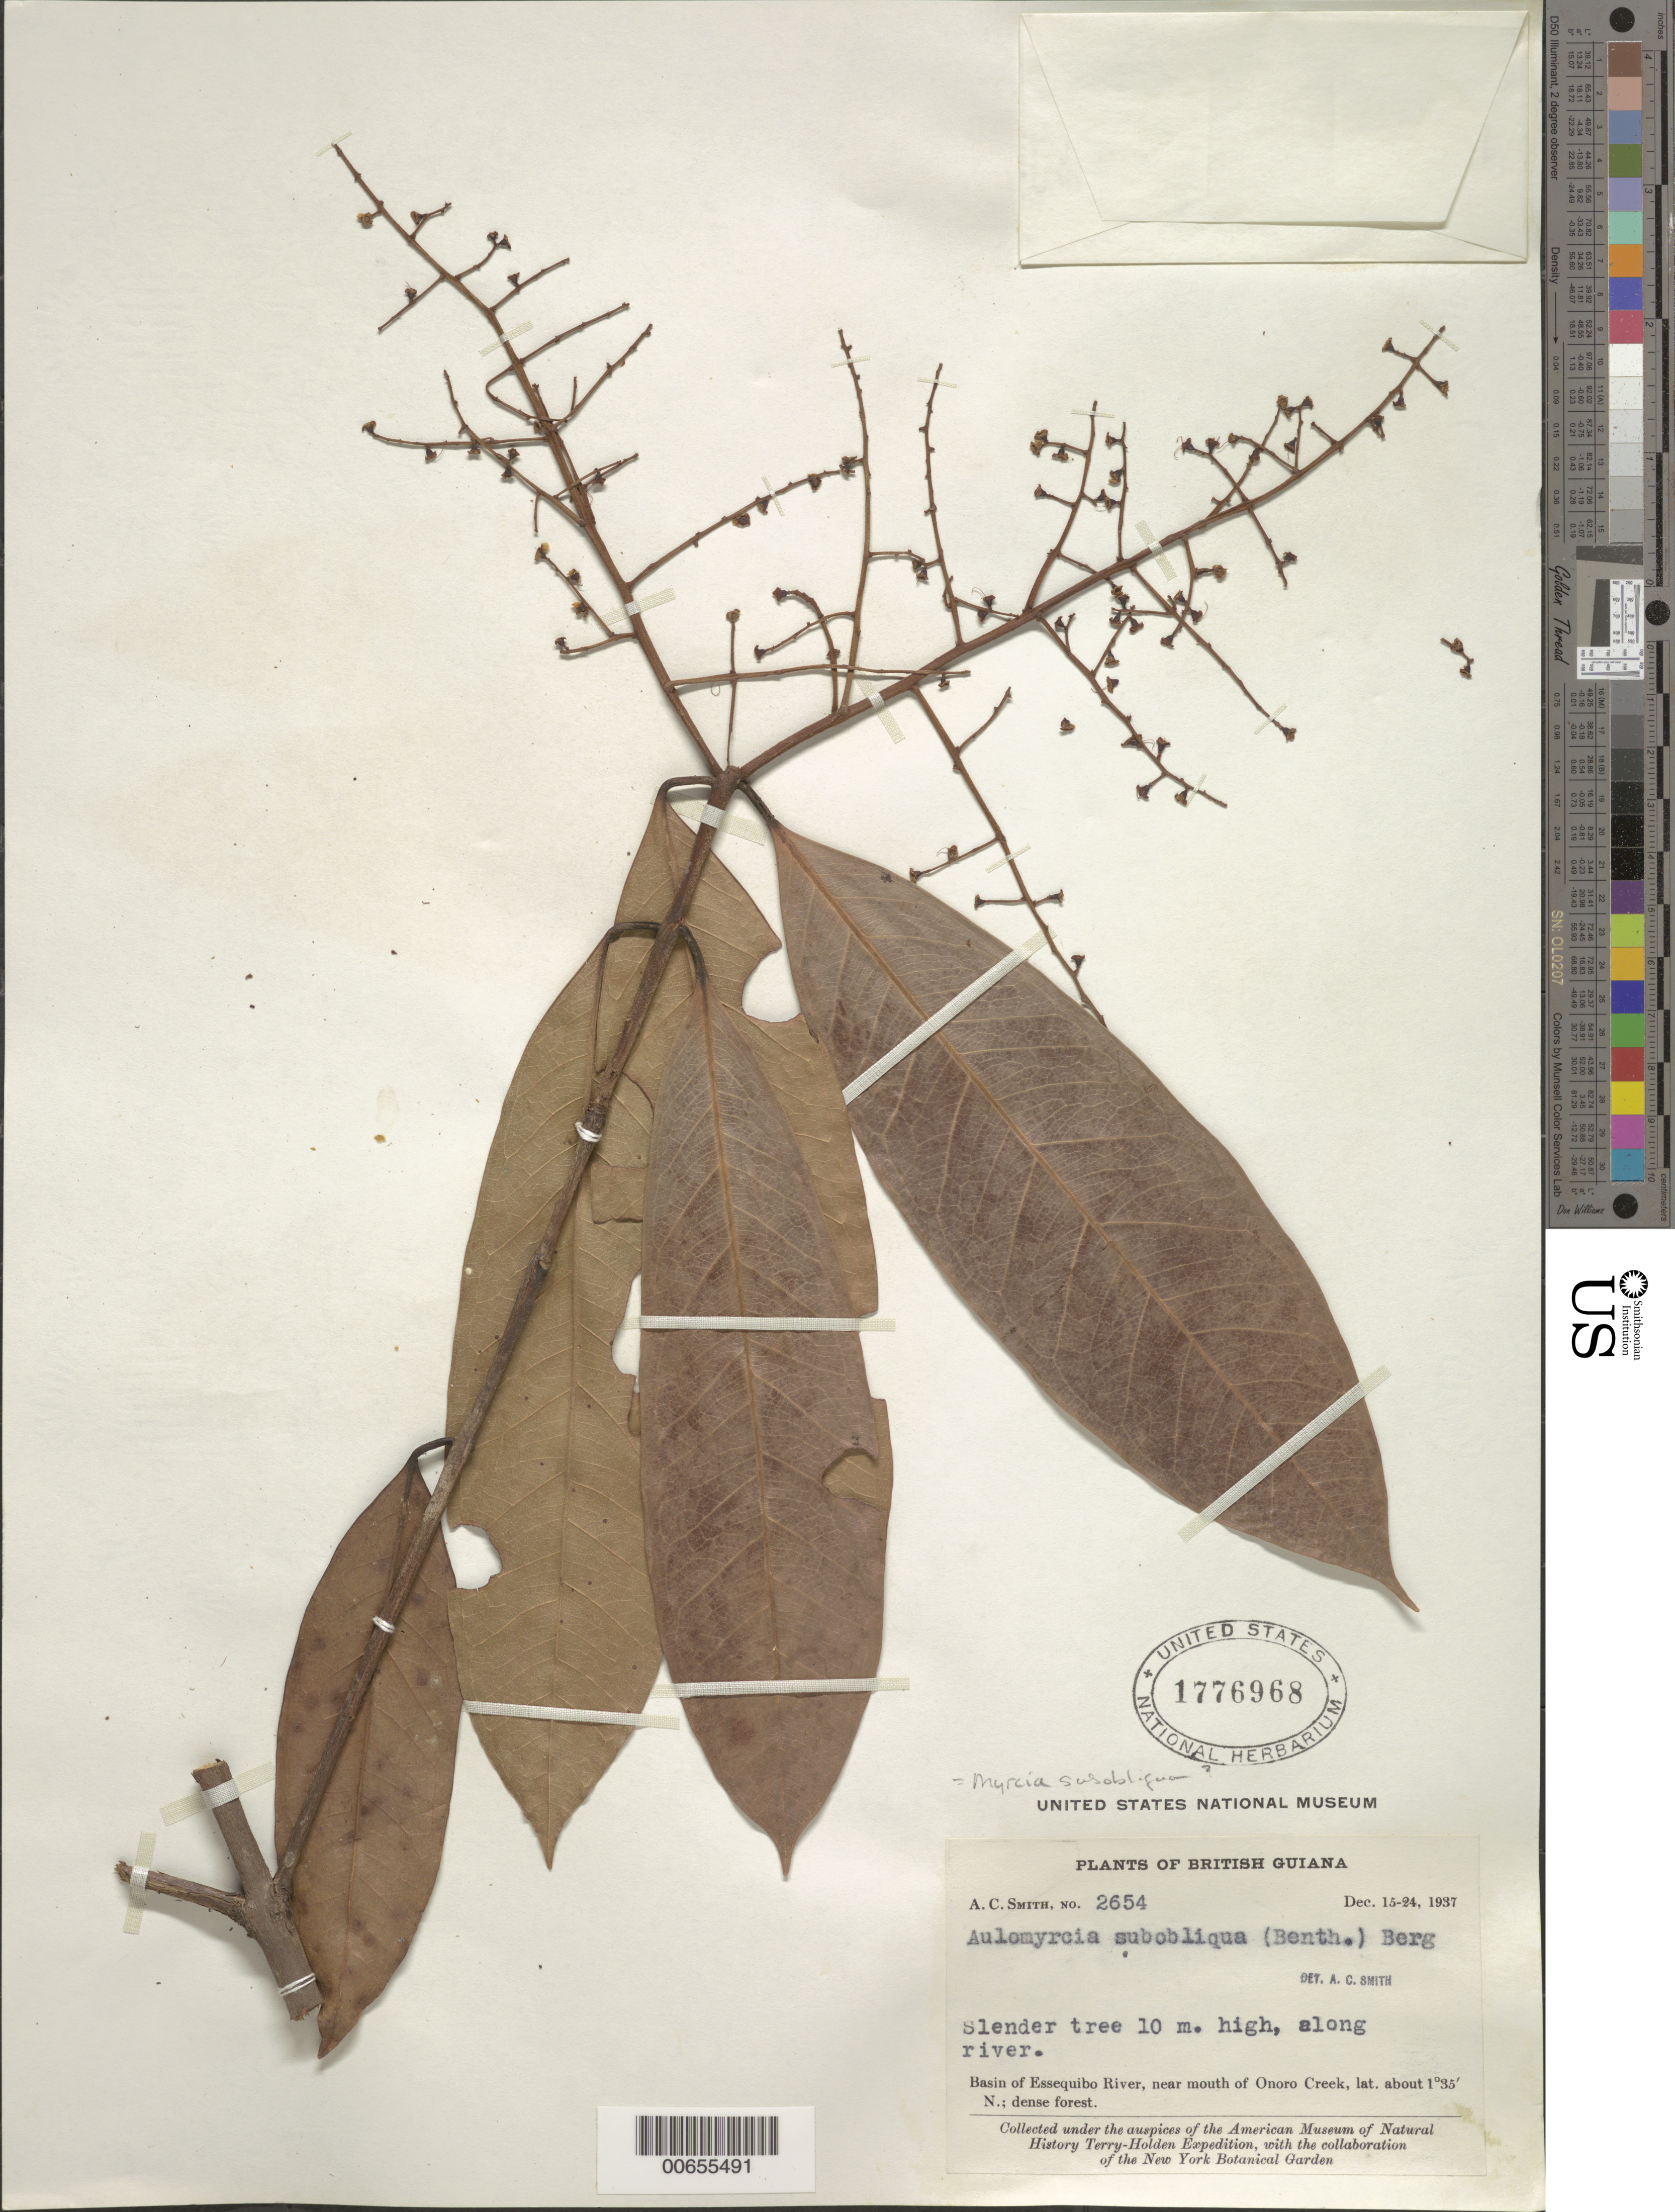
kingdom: Plantae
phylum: Tracheophyta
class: Magnoliopsida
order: Myrtales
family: Myrtaceae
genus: Myrcia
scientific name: Myrcia subobliqua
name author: (Benth.) Neidenzu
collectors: A. C. Smith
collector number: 2654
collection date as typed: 15-Dec-37 to 24-Dec-37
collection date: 1937-12-15/1937-12-24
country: Guyana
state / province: U. Takutu-U. Essequibo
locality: Onoro Creek (near mouth), Essequibo River basin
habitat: Dense forest; along river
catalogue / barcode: US 1776968